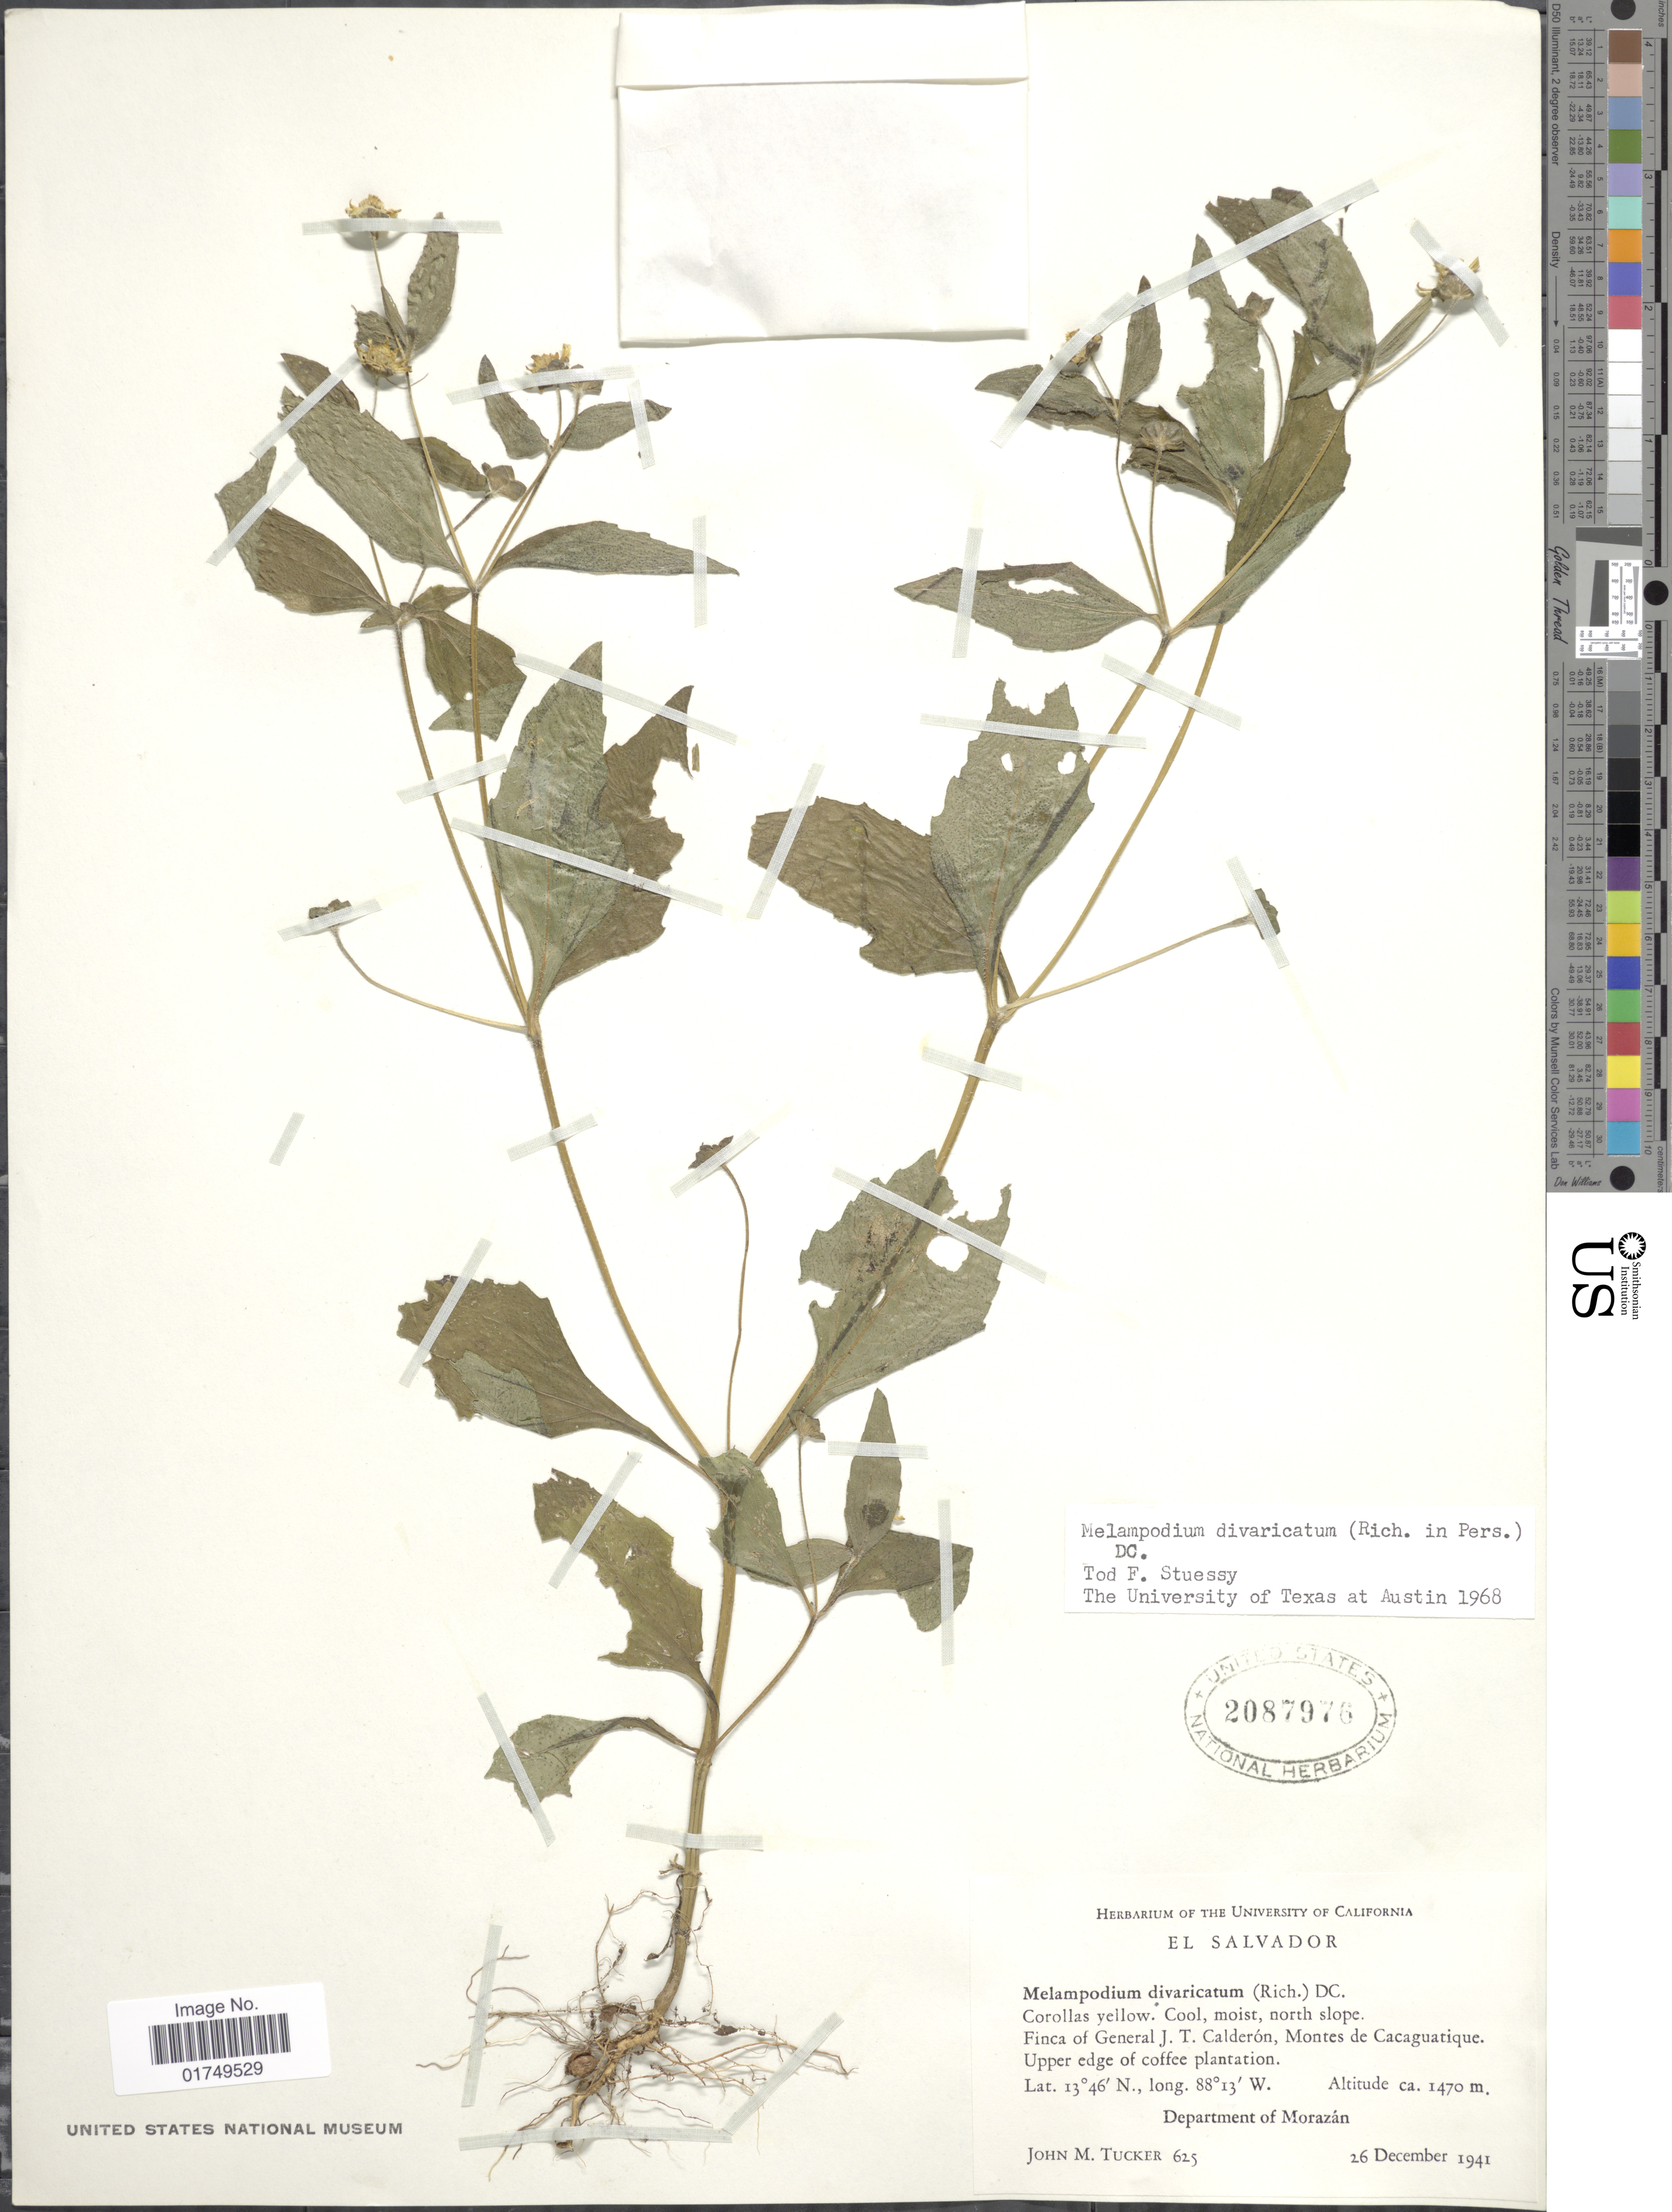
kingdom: Plantae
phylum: Tracheophyta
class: Magnoliopsida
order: Asterales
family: Asteraceae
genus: Melampodium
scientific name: Melampodium divaricatum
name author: (Rich.) DC.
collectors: J. M. Tucker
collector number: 625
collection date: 1941-12-26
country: El Salvador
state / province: Morazan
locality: Finca of General J.T. Calderon, Montes de Cacaguatique, Upper edge of coffee plantation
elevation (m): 1470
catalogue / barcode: US 2087976